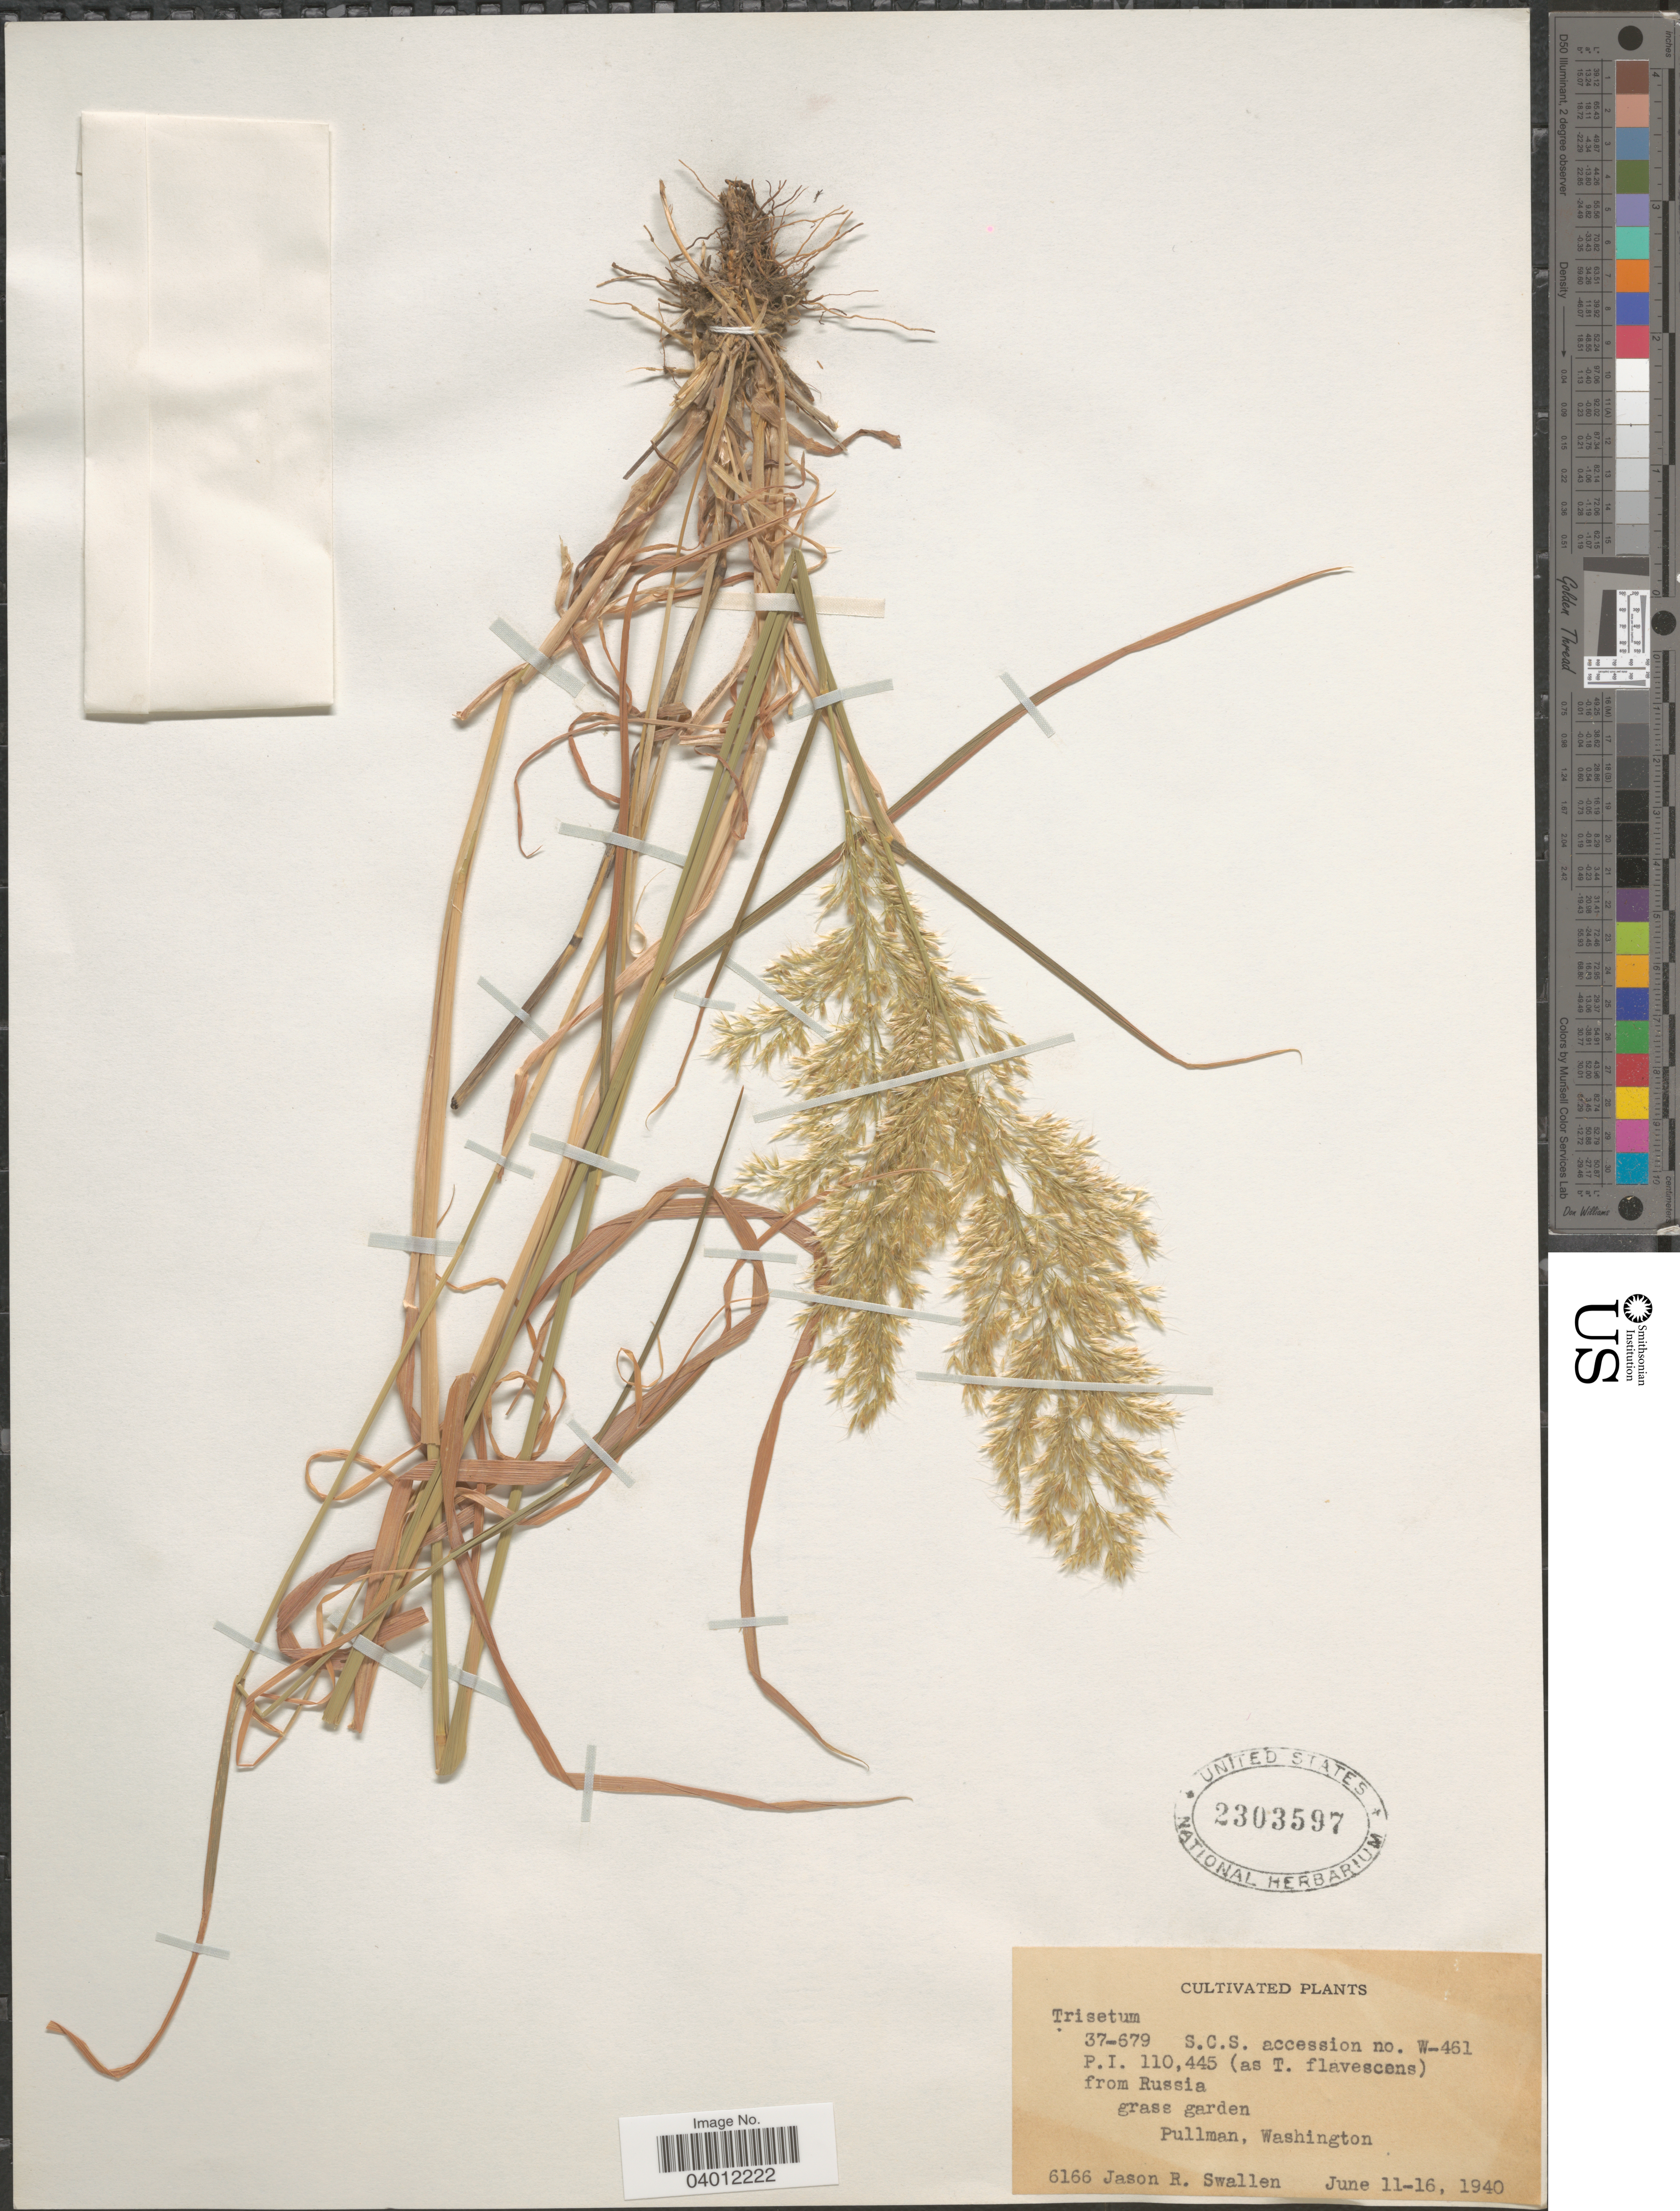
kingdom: Plantae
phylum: Tracheophyta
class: Liliopsida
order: Poales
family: Poaceae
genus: Trisetum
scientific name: Trisetum flavescens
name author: (L.) P. Beauv.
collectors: J. R. Swallen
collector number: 6166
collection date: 1940-06-11/1940-06-16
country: United States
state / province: Washington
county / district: Whitman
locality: Grass garden. Pullman.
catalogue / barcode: US 2303597